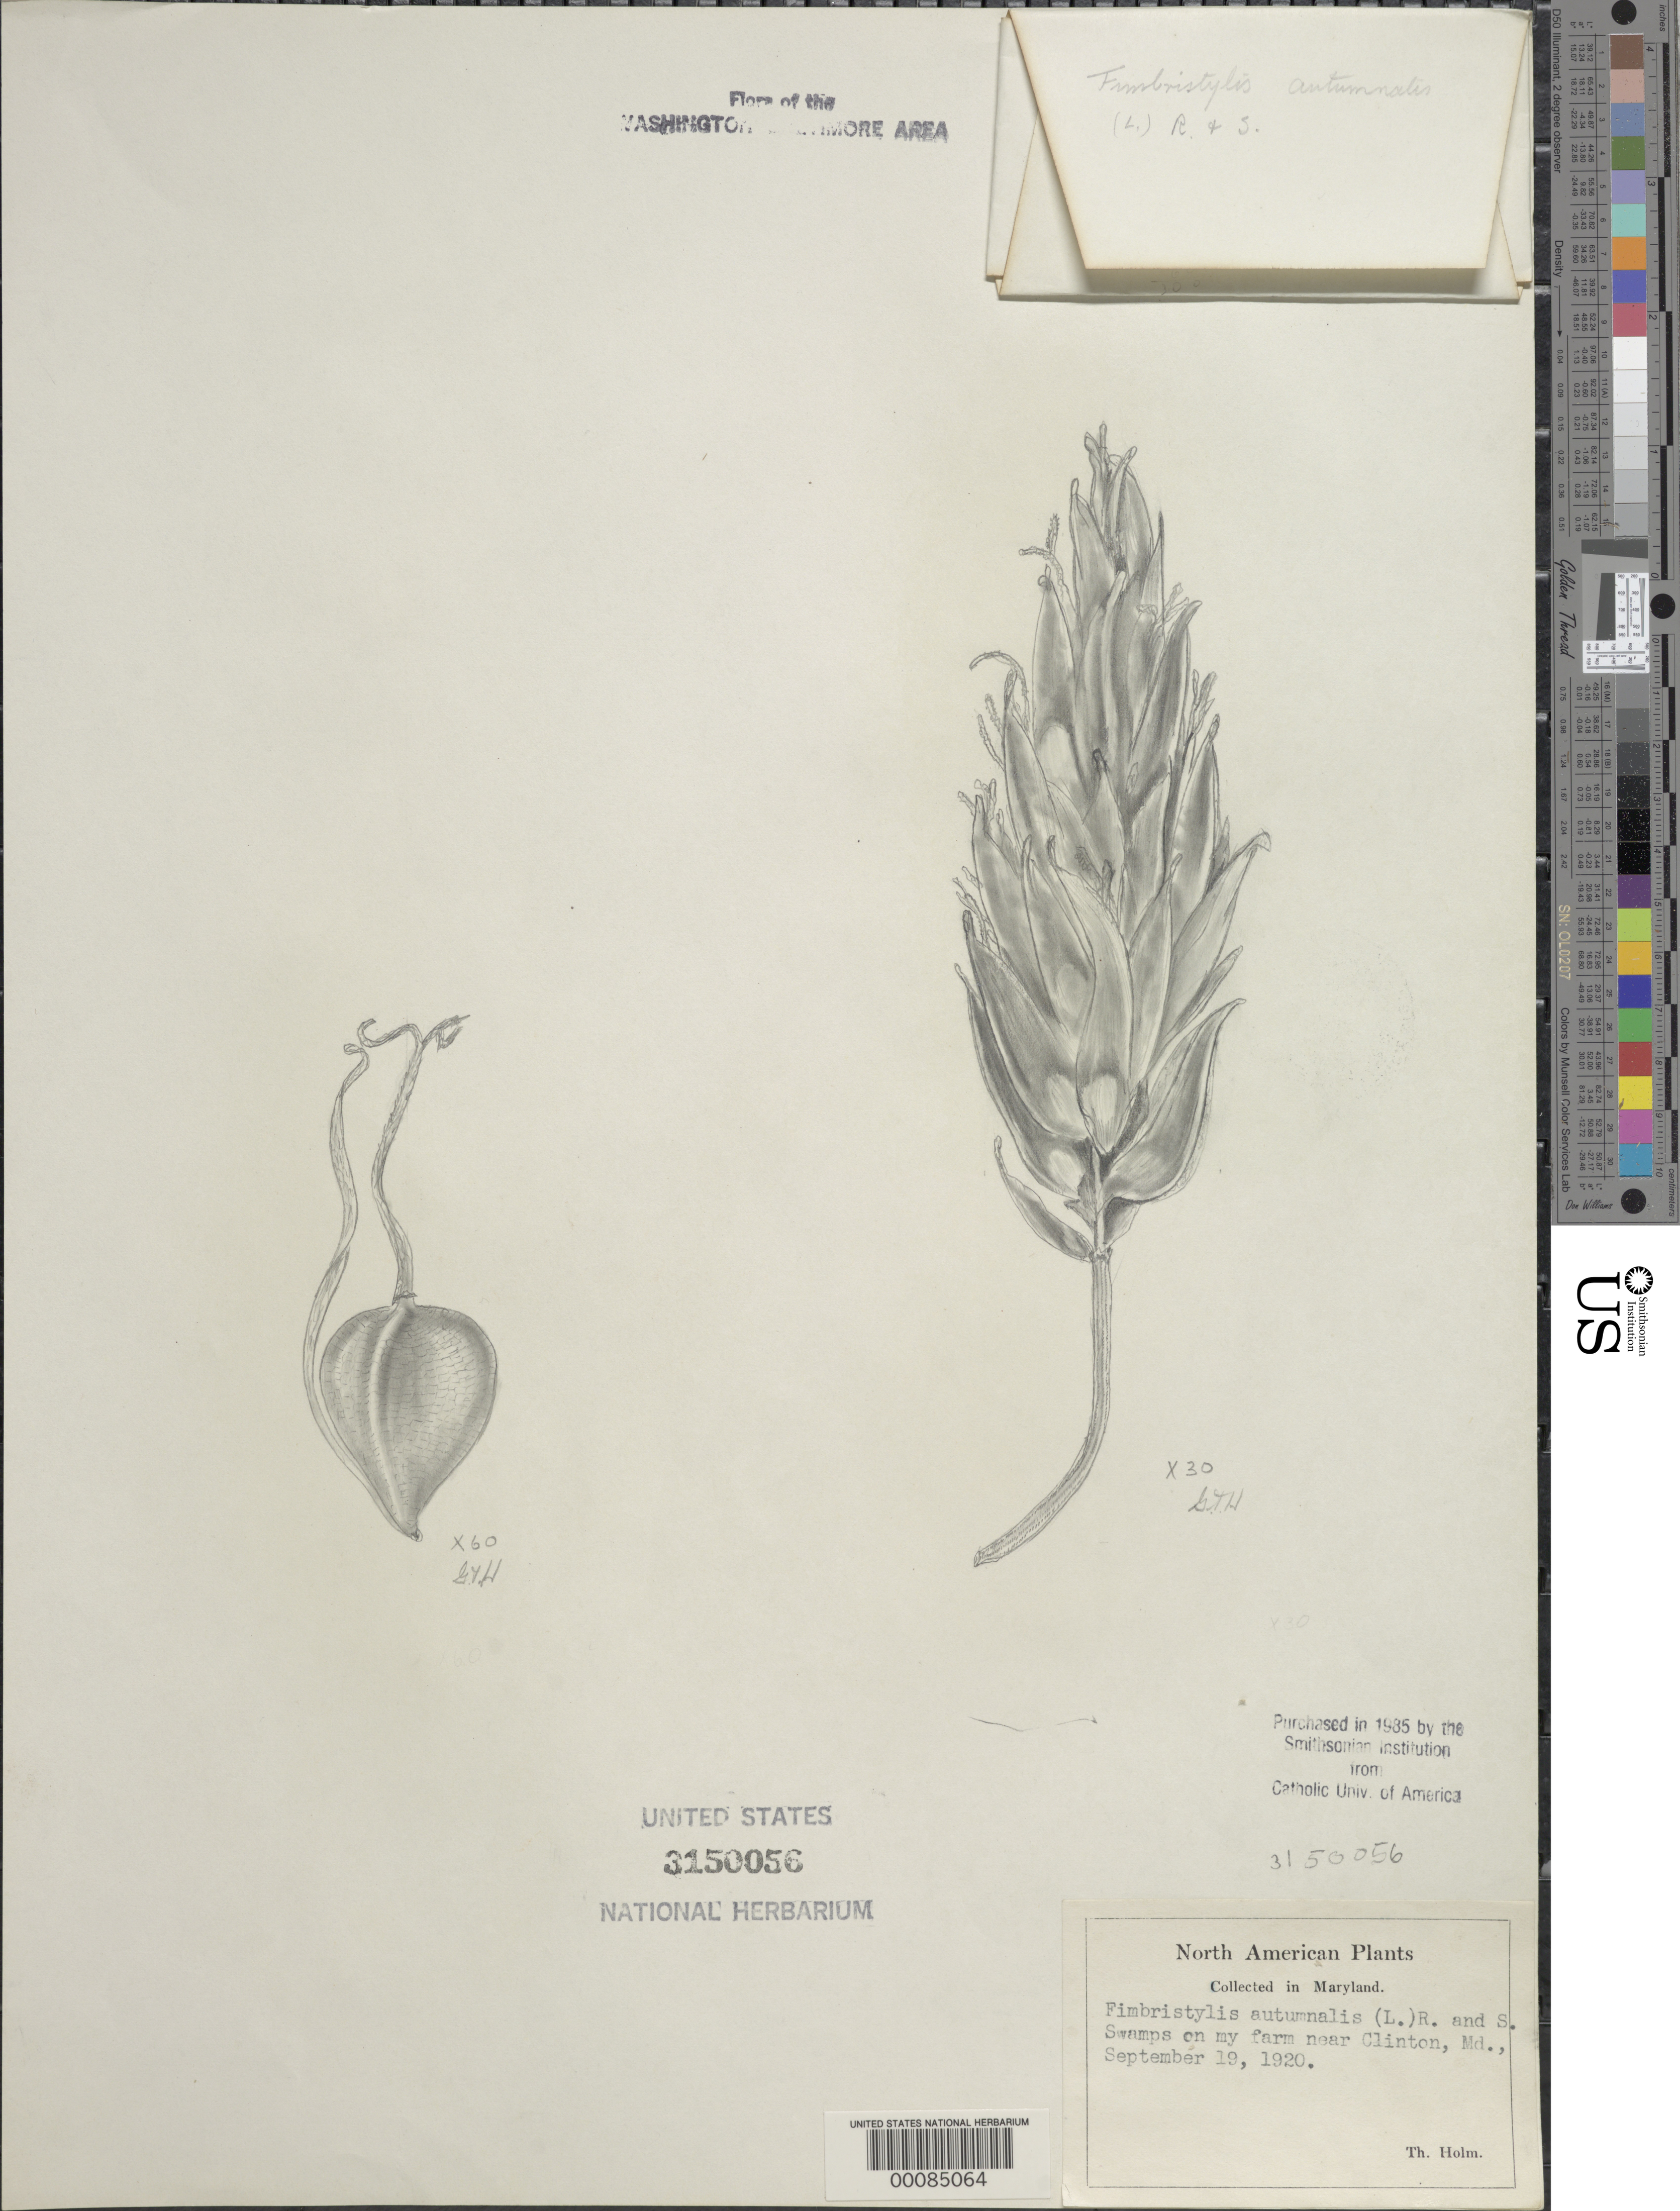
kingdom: Plantae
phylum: Tracheophyta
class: Liliopsida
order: Poales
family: Cyperaceae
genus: Fimbristylis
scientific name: Fimbristylis autumnalis (L.) Roem. & Schult.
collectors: T. Holm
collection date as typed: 19 Sep 1920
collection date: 1920-09-19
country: United States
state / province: Maryland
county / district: Prince George's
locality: Clinton vicinity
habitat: Swamps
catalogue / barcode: US 3150056